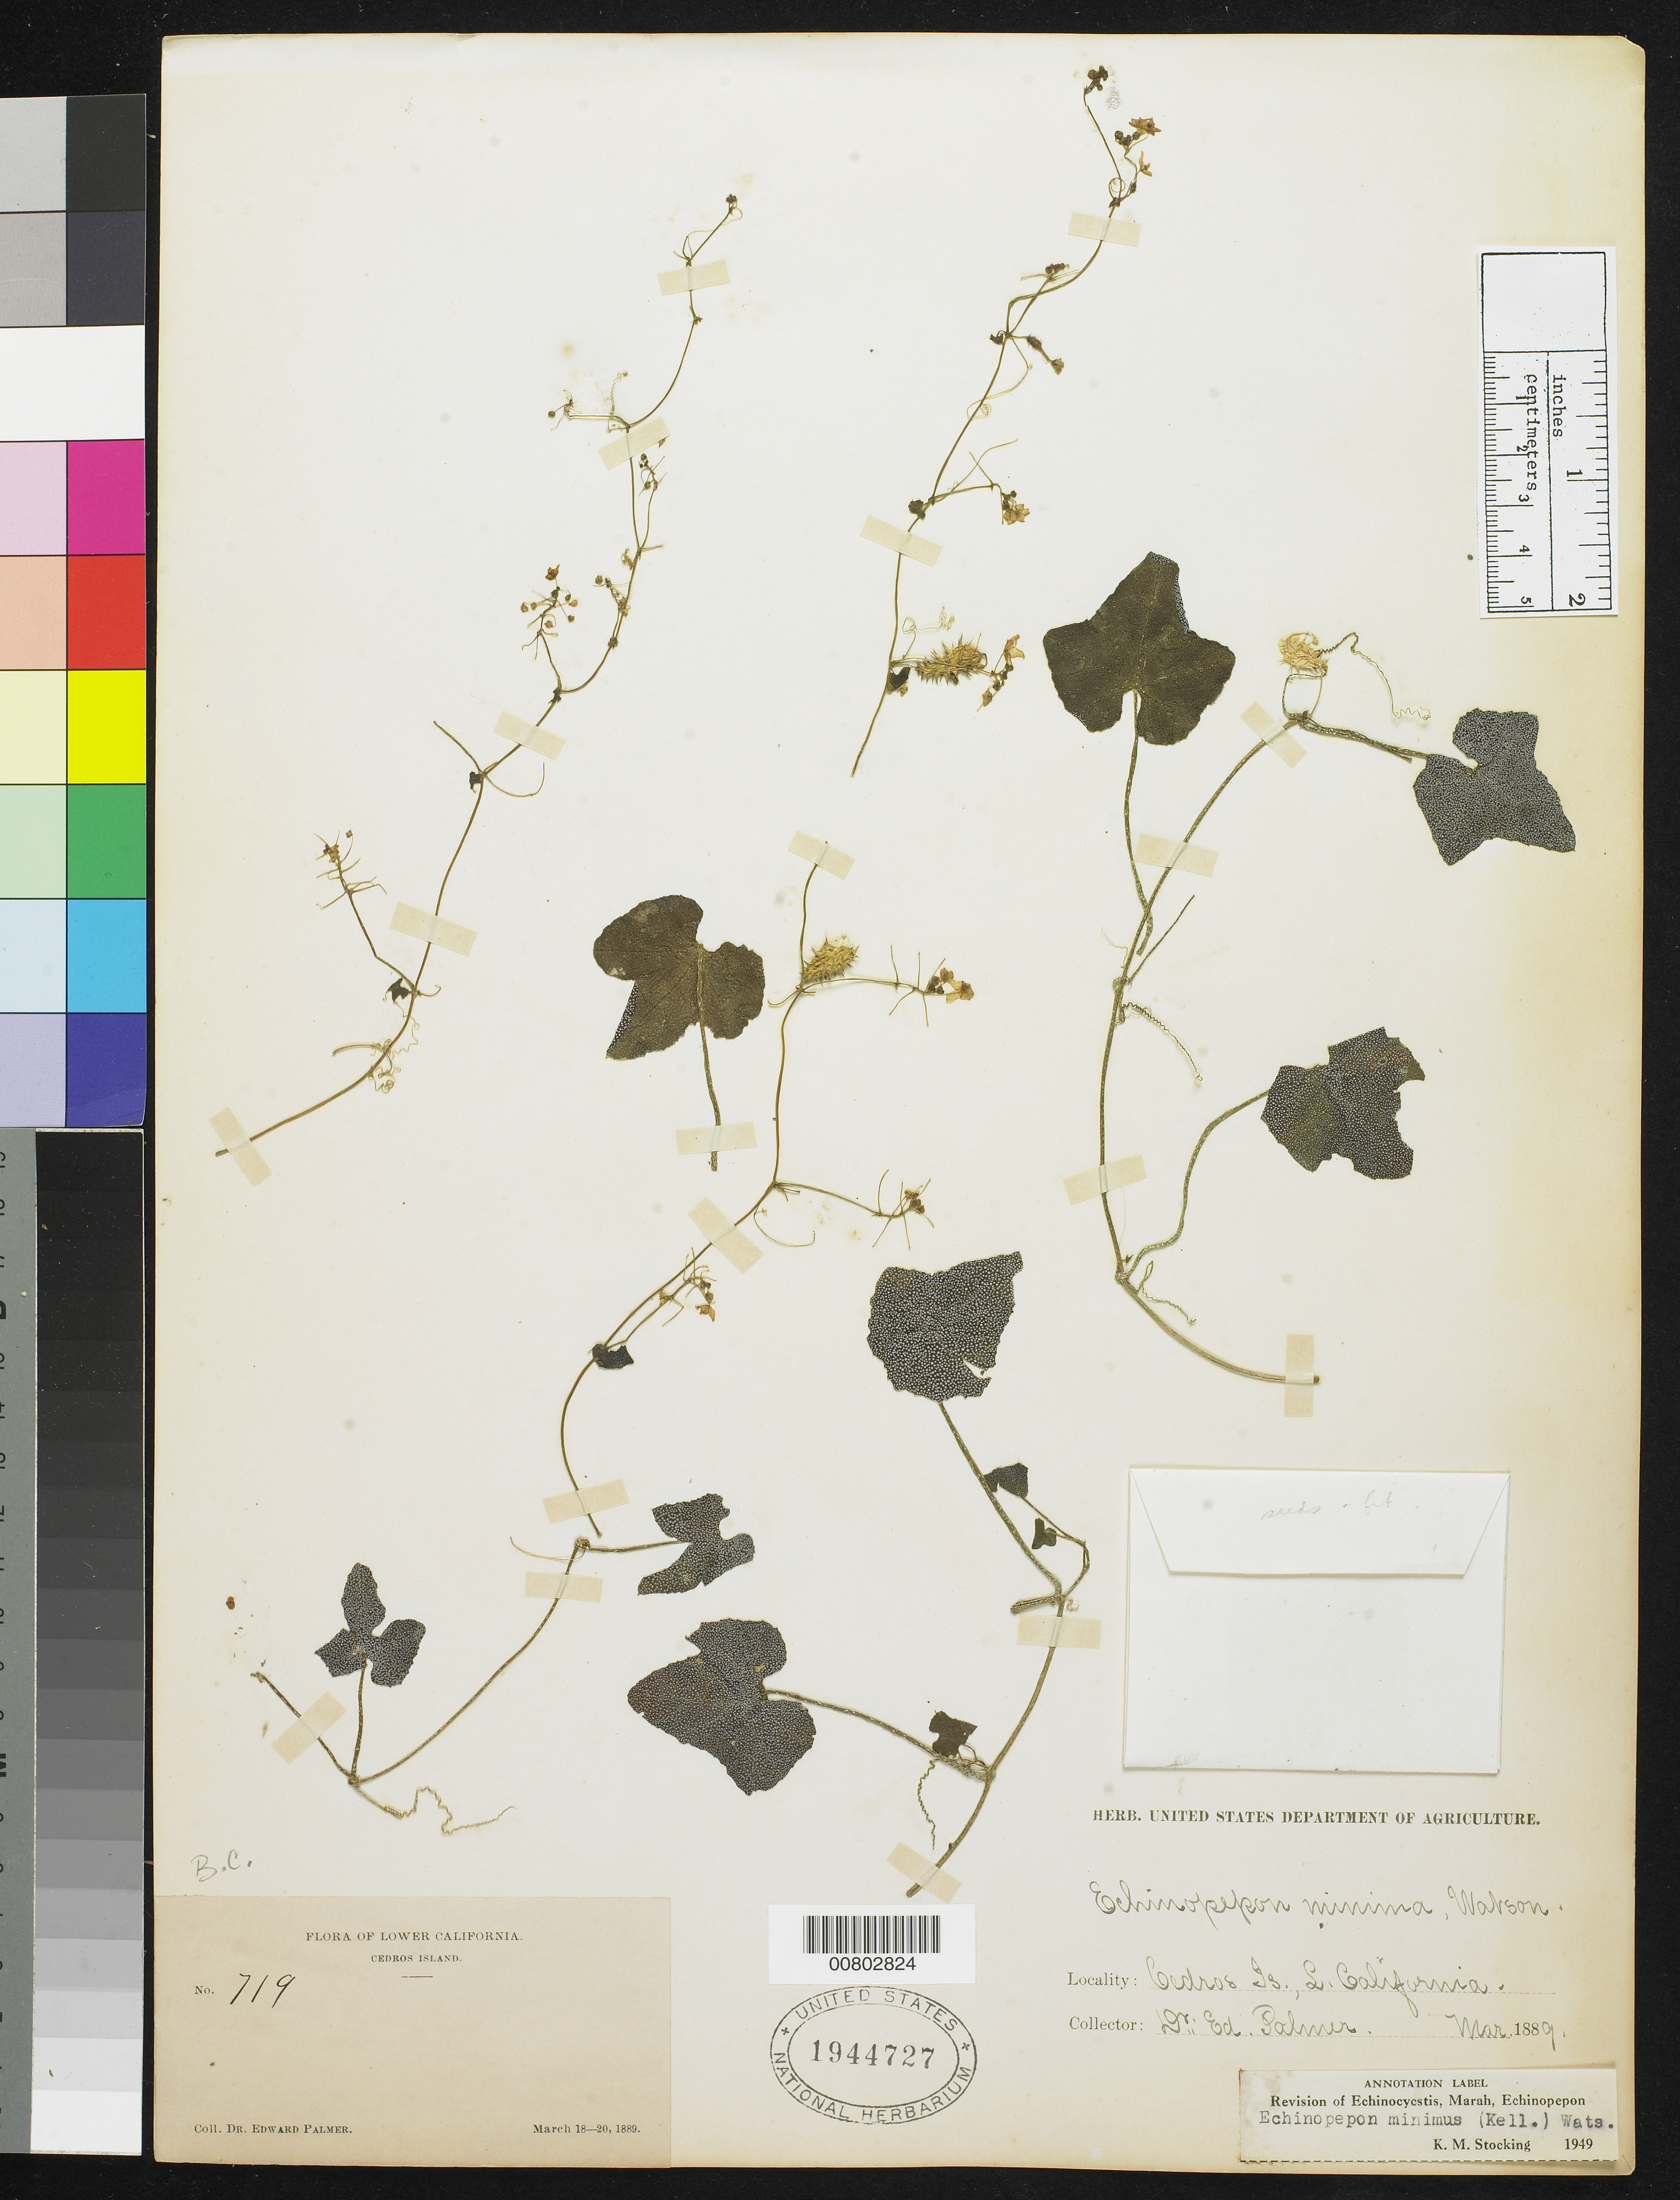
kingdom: Plantae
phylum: Tracheophyta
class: Magnoliopsida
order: Cucurbitales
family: Cucurbitaceae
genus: Echinopepon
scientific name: Echinopepon minimus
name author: (Kellogg) S. Watson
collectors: E. Palmer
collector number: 719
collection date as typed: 18 Mar 1889 to 20 Mar 1889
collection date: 1889-03-18/1889-03-20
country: Mexico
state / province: Baja California Norte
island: Cedros I.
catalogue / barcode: US 1944727